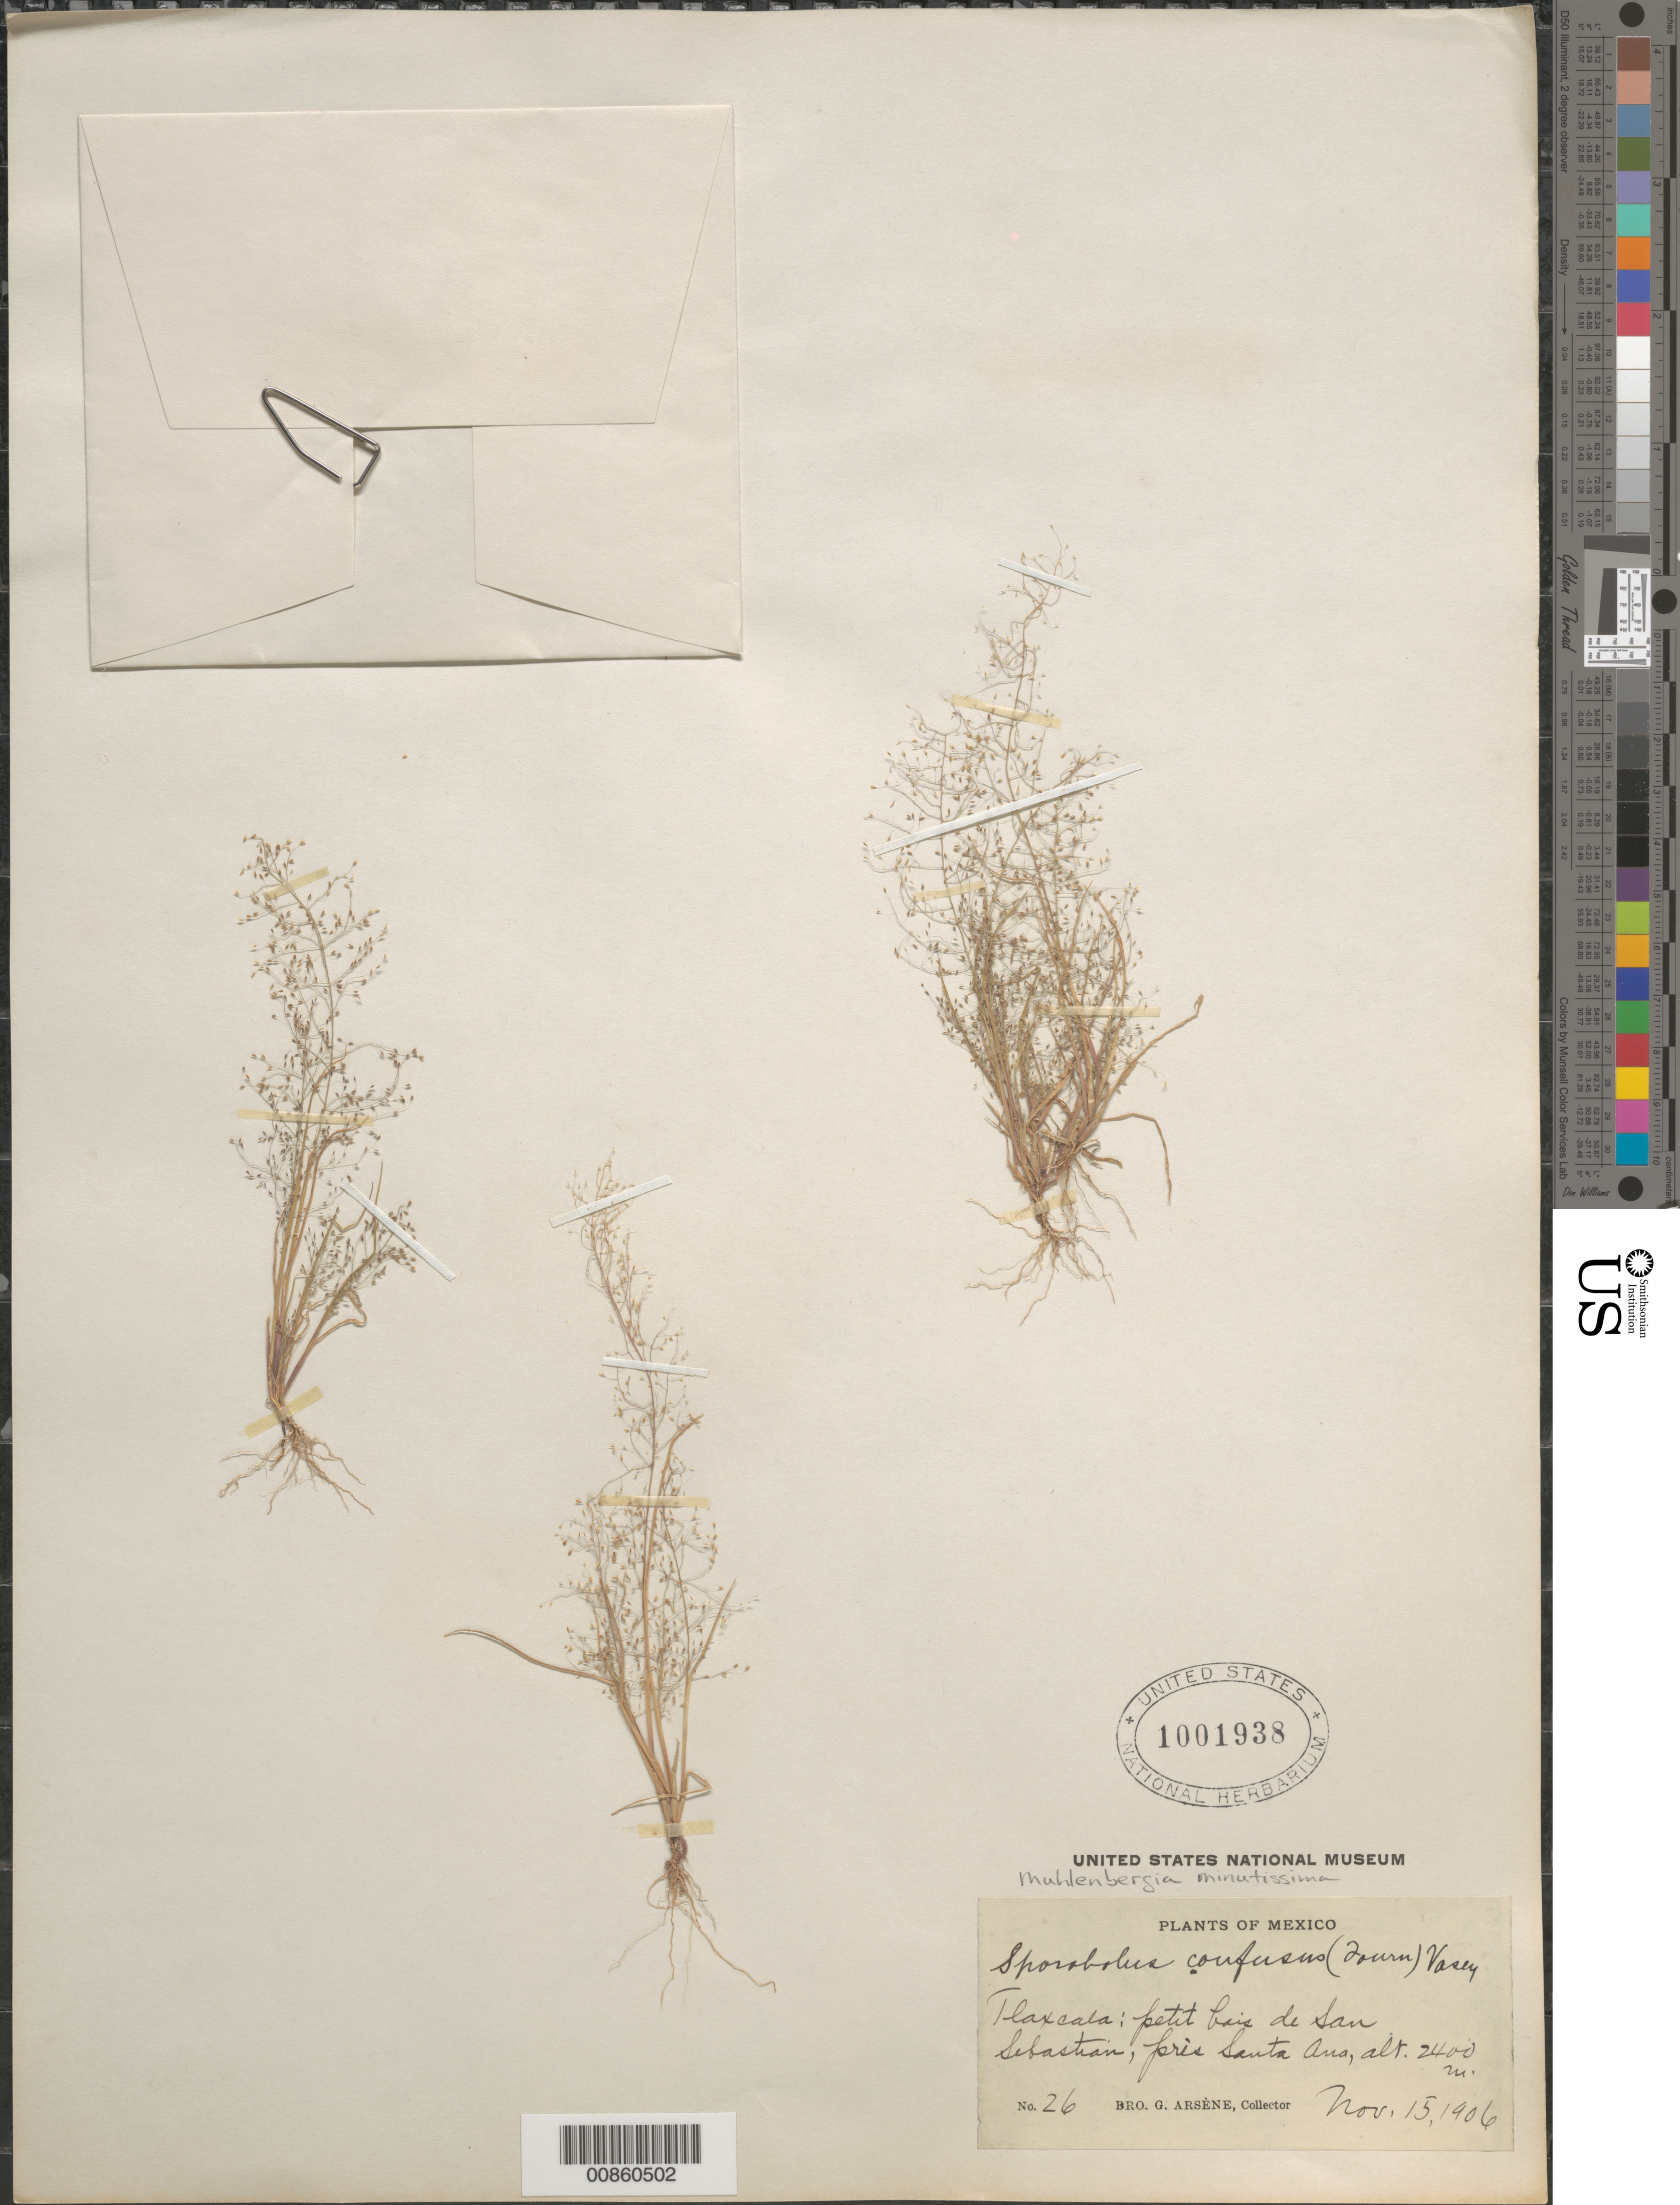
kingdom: Plantae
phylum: Tracheophyta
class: Liliopsida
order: Poales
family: Poaceae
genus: Muhlenbergia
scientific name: Muhlenbergia minutissima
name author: (Steud.) Swallen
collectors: Bro. G. Arsène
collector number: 26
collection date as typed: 15 Nov 1906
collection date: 1906-11-15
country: Mexico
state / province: Tlaxcala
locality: Petit bris de San Sebastian, pris Santa Ana, Tlax.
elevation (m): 2400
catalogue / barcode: US 1001938